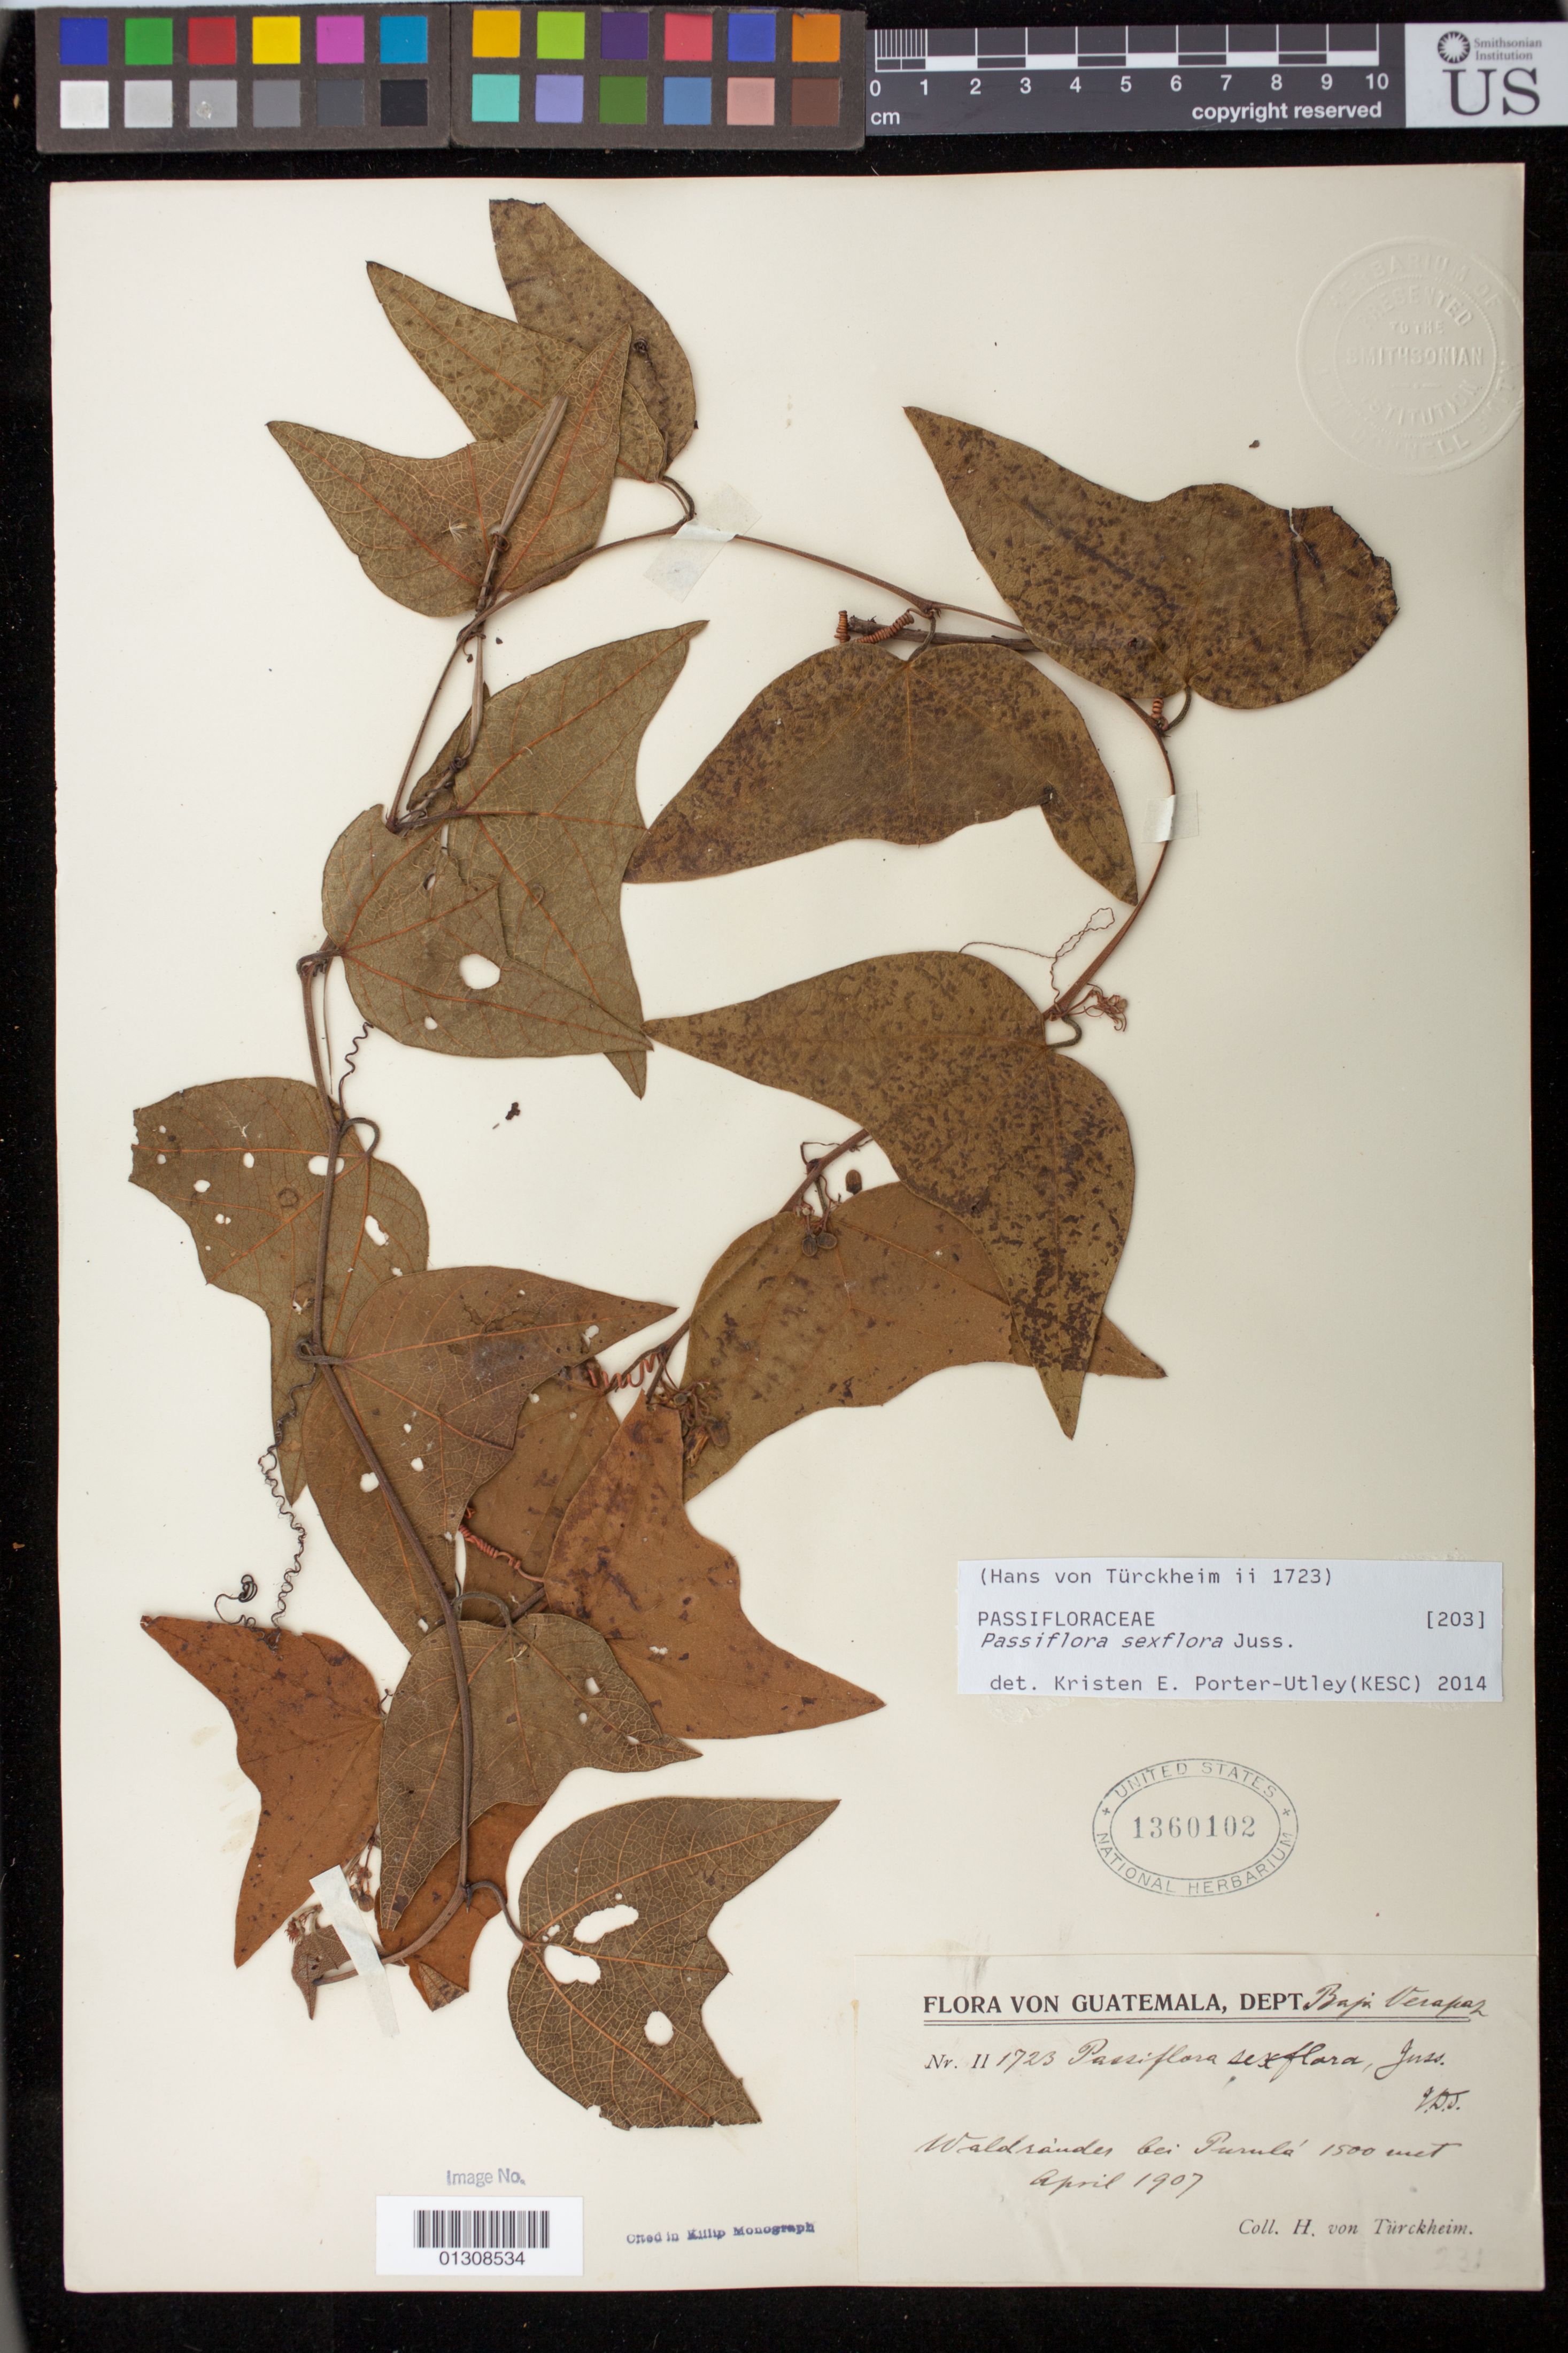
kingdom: Plantae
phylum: Tracheophyta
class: Magnoliopsida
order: Malpighiales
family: Passifloraceae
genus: Passiflora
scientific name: Passiflora sexflora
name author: Juss.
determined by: Porter-Utley, K. E.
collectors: H. von Türckheim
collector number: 1723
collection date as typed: Apr 1907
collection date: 1907-04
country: Guatemala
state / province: Baja Verapaz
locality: Purulá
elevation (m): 1500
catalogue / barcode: US 1360102